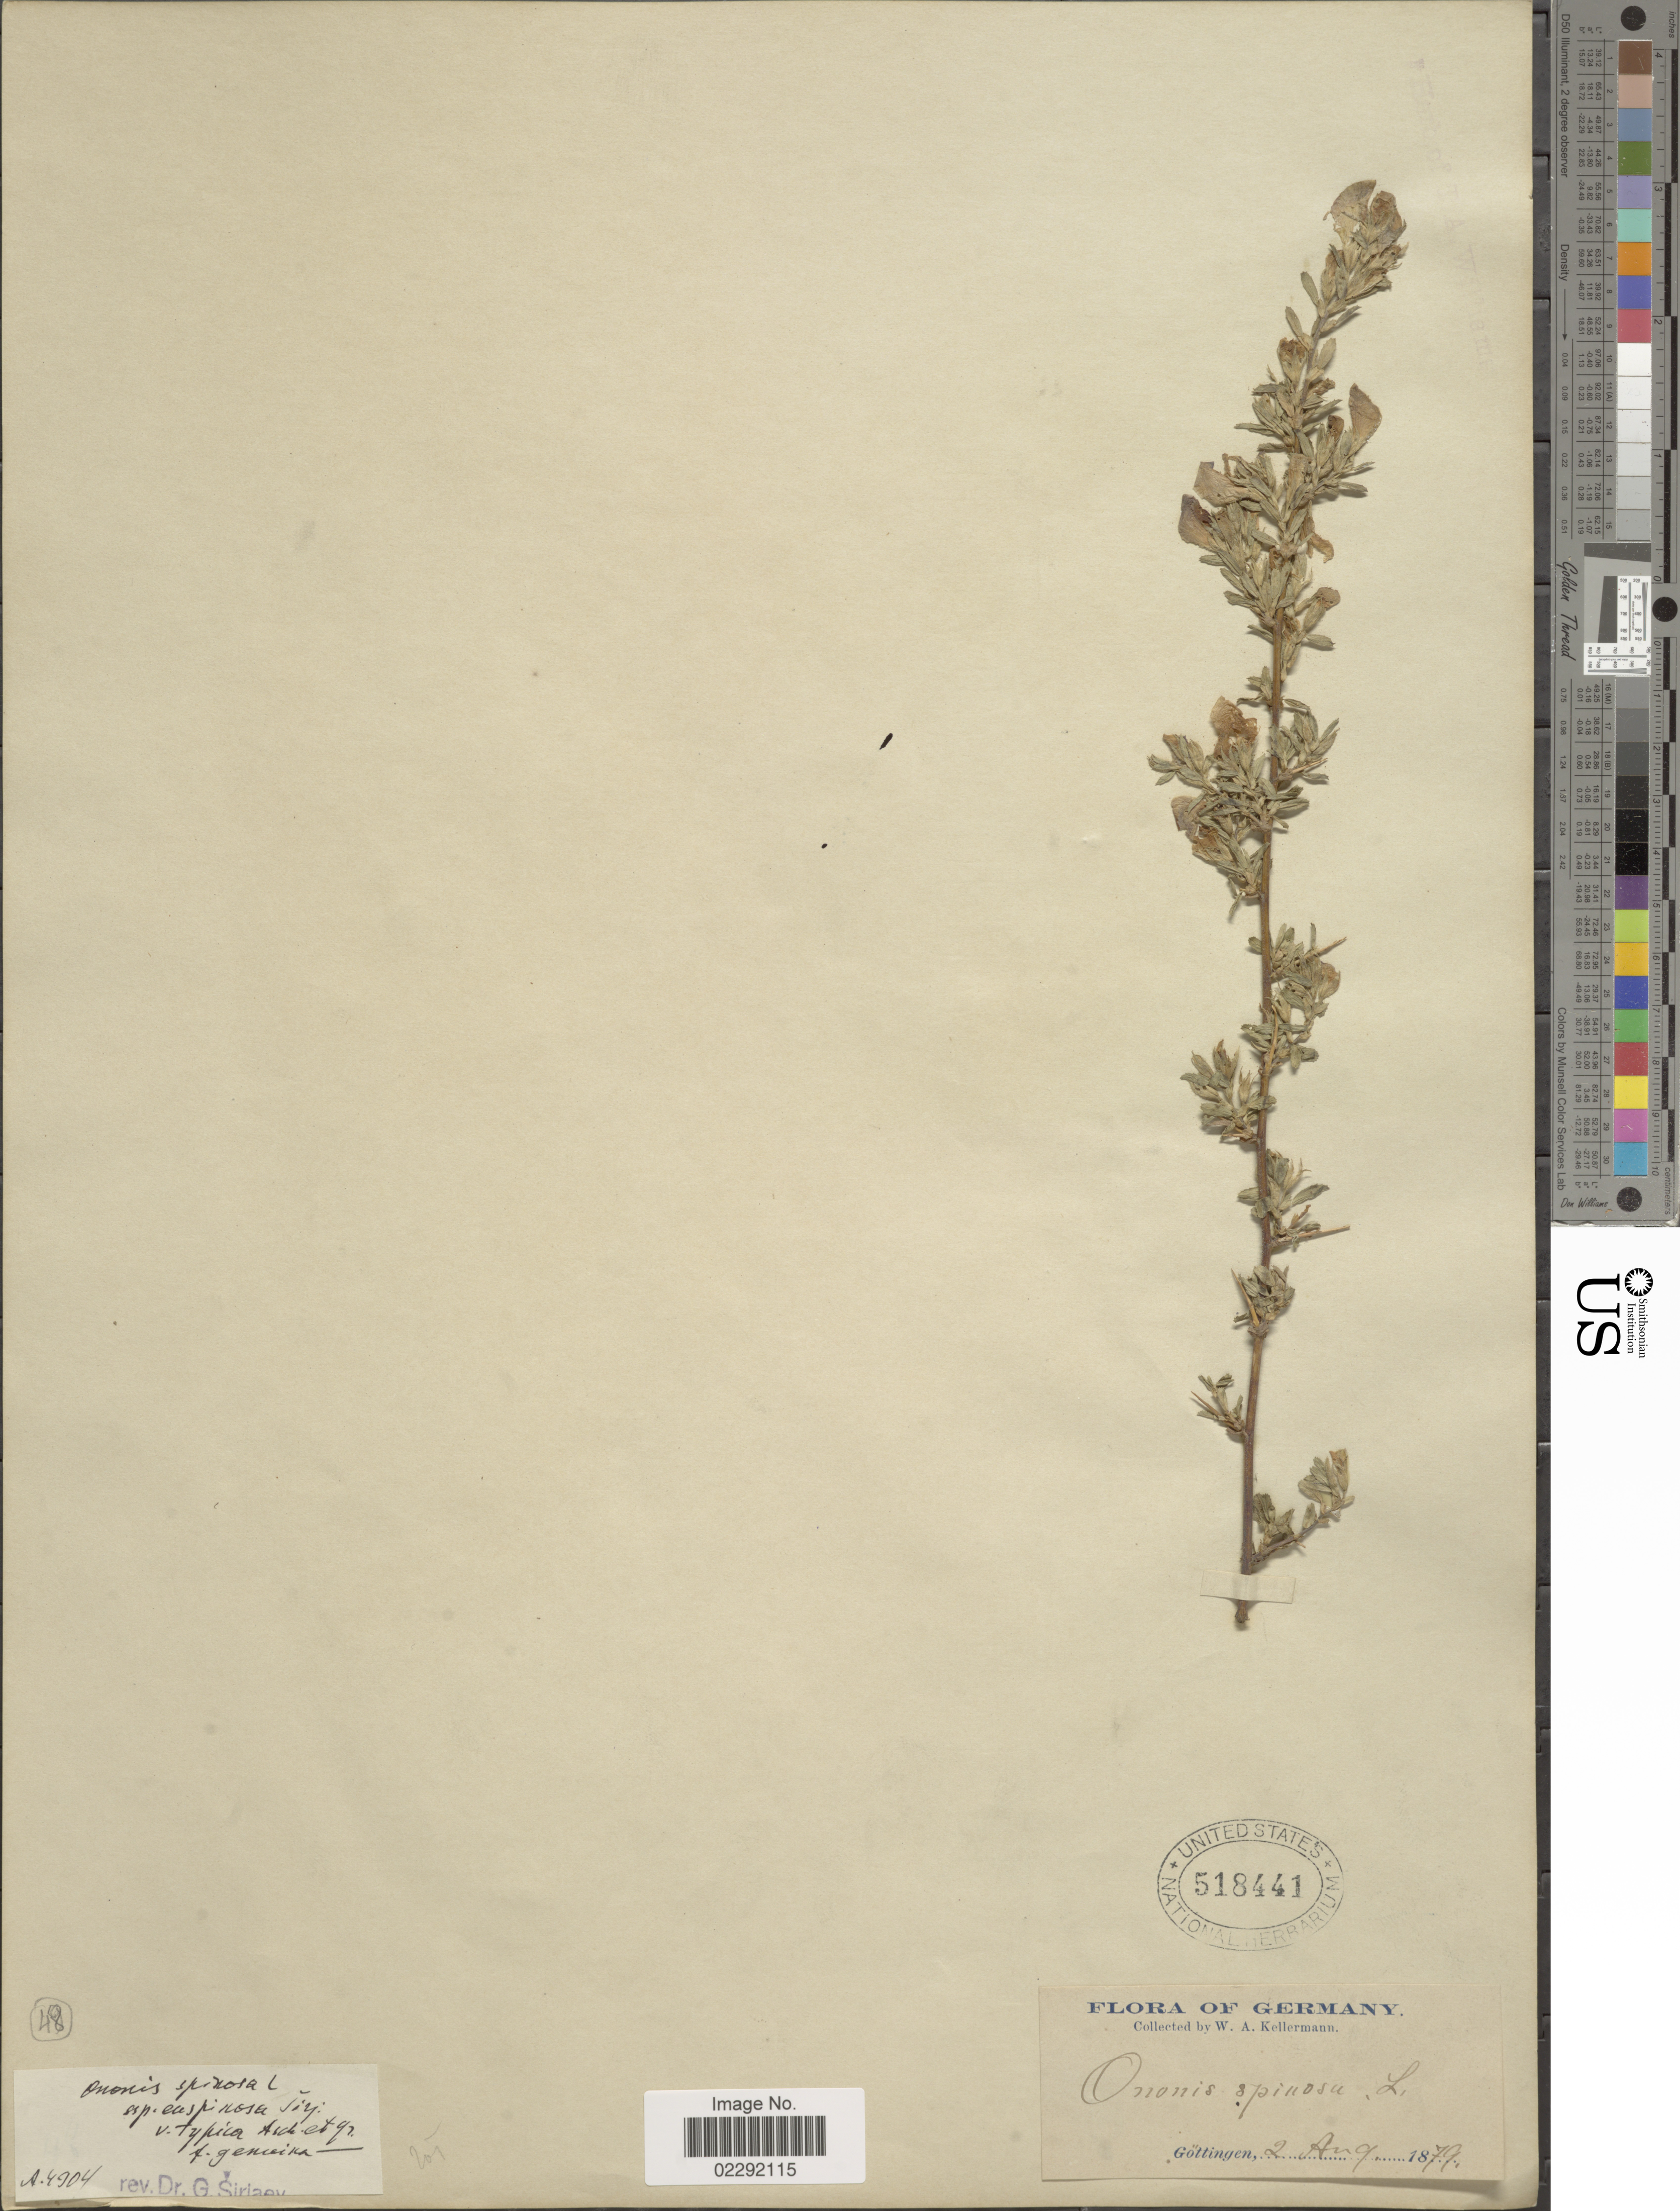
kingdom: Plantae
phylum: Tracheophyta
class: Magnoliopsida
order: Fabales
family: Fabaceae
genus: Ononis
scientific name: Ononis spinosa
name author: L.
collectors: W. A. Kellermann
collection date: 1879-08-02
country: Germany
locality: Göttingen.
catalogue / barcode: US 518441